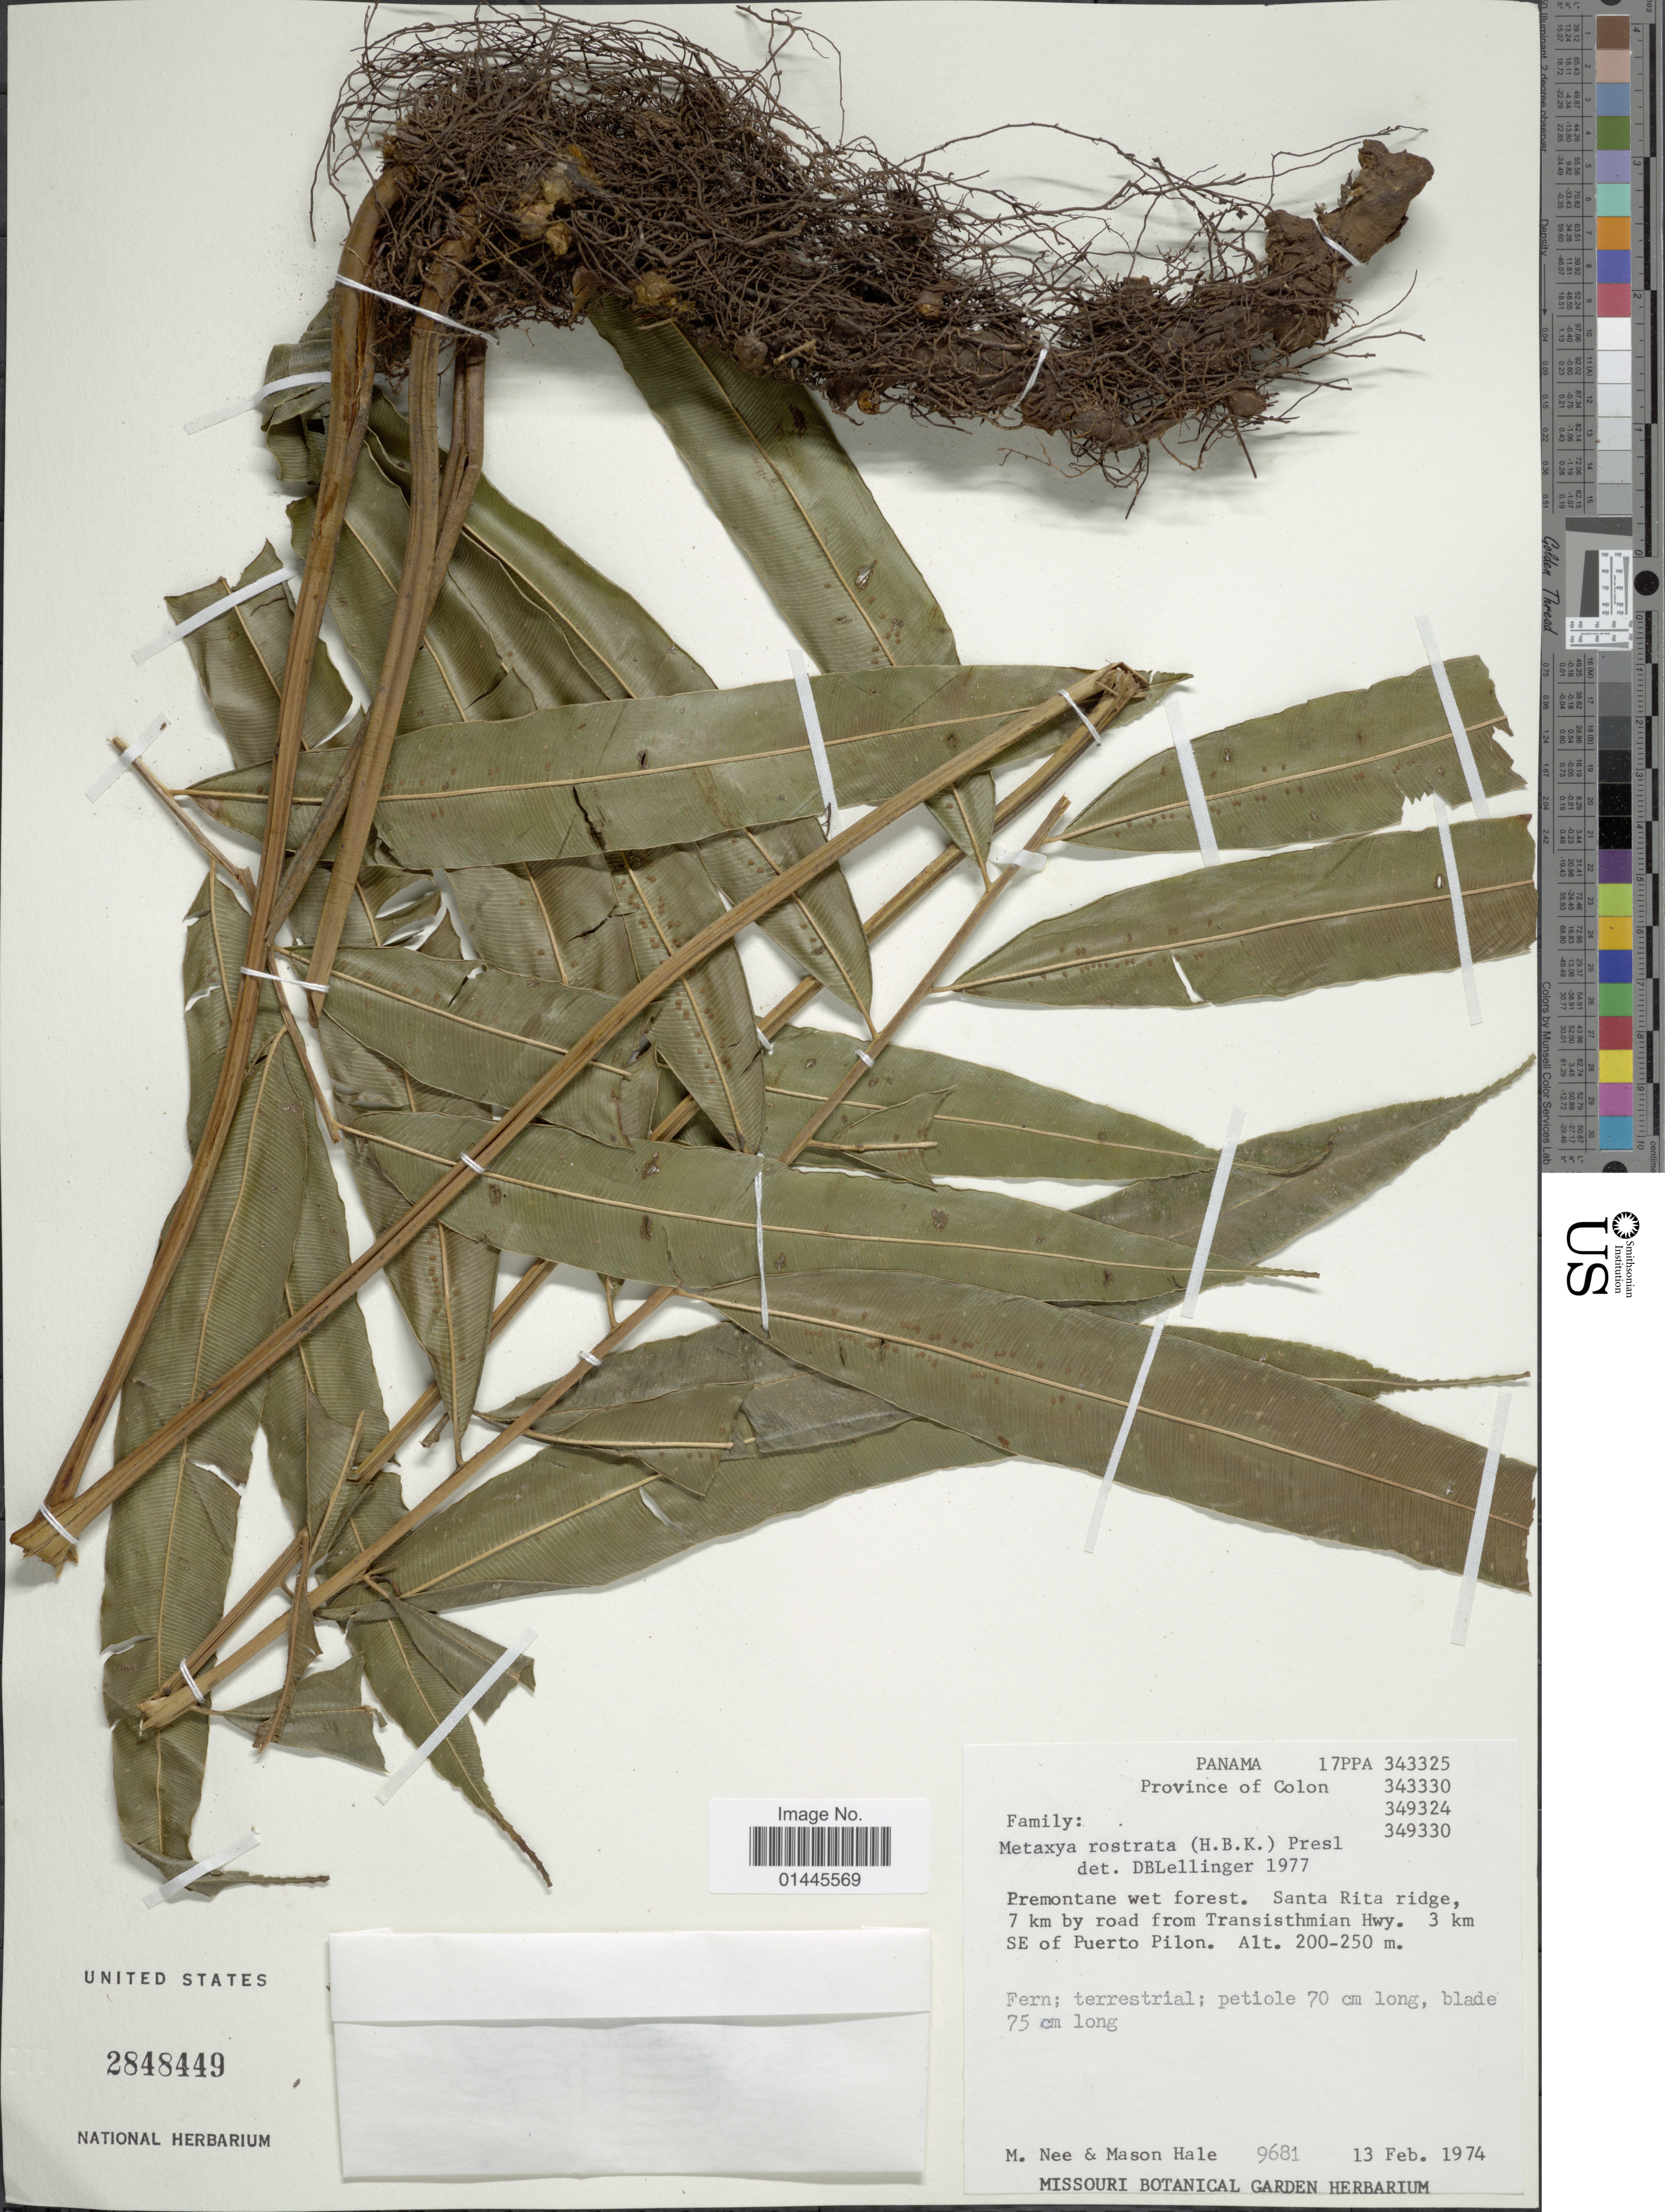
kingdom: Plantae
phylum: Tracheophyta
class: Polypodiopsida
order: Cyatheales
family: Metaxyaceae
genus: Metaxya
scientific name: Metaxya rostrata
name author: (Kunth) C. Presl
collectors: M. Nee & M. Hale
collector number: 9681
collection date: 1974-02-13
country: Panama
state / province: Colón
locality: Santa Rita ridge, 7 km by road from Transisthmian Hwy. 3 km SE of Puerto Pilon.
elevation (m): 200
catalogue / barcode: US 2848449